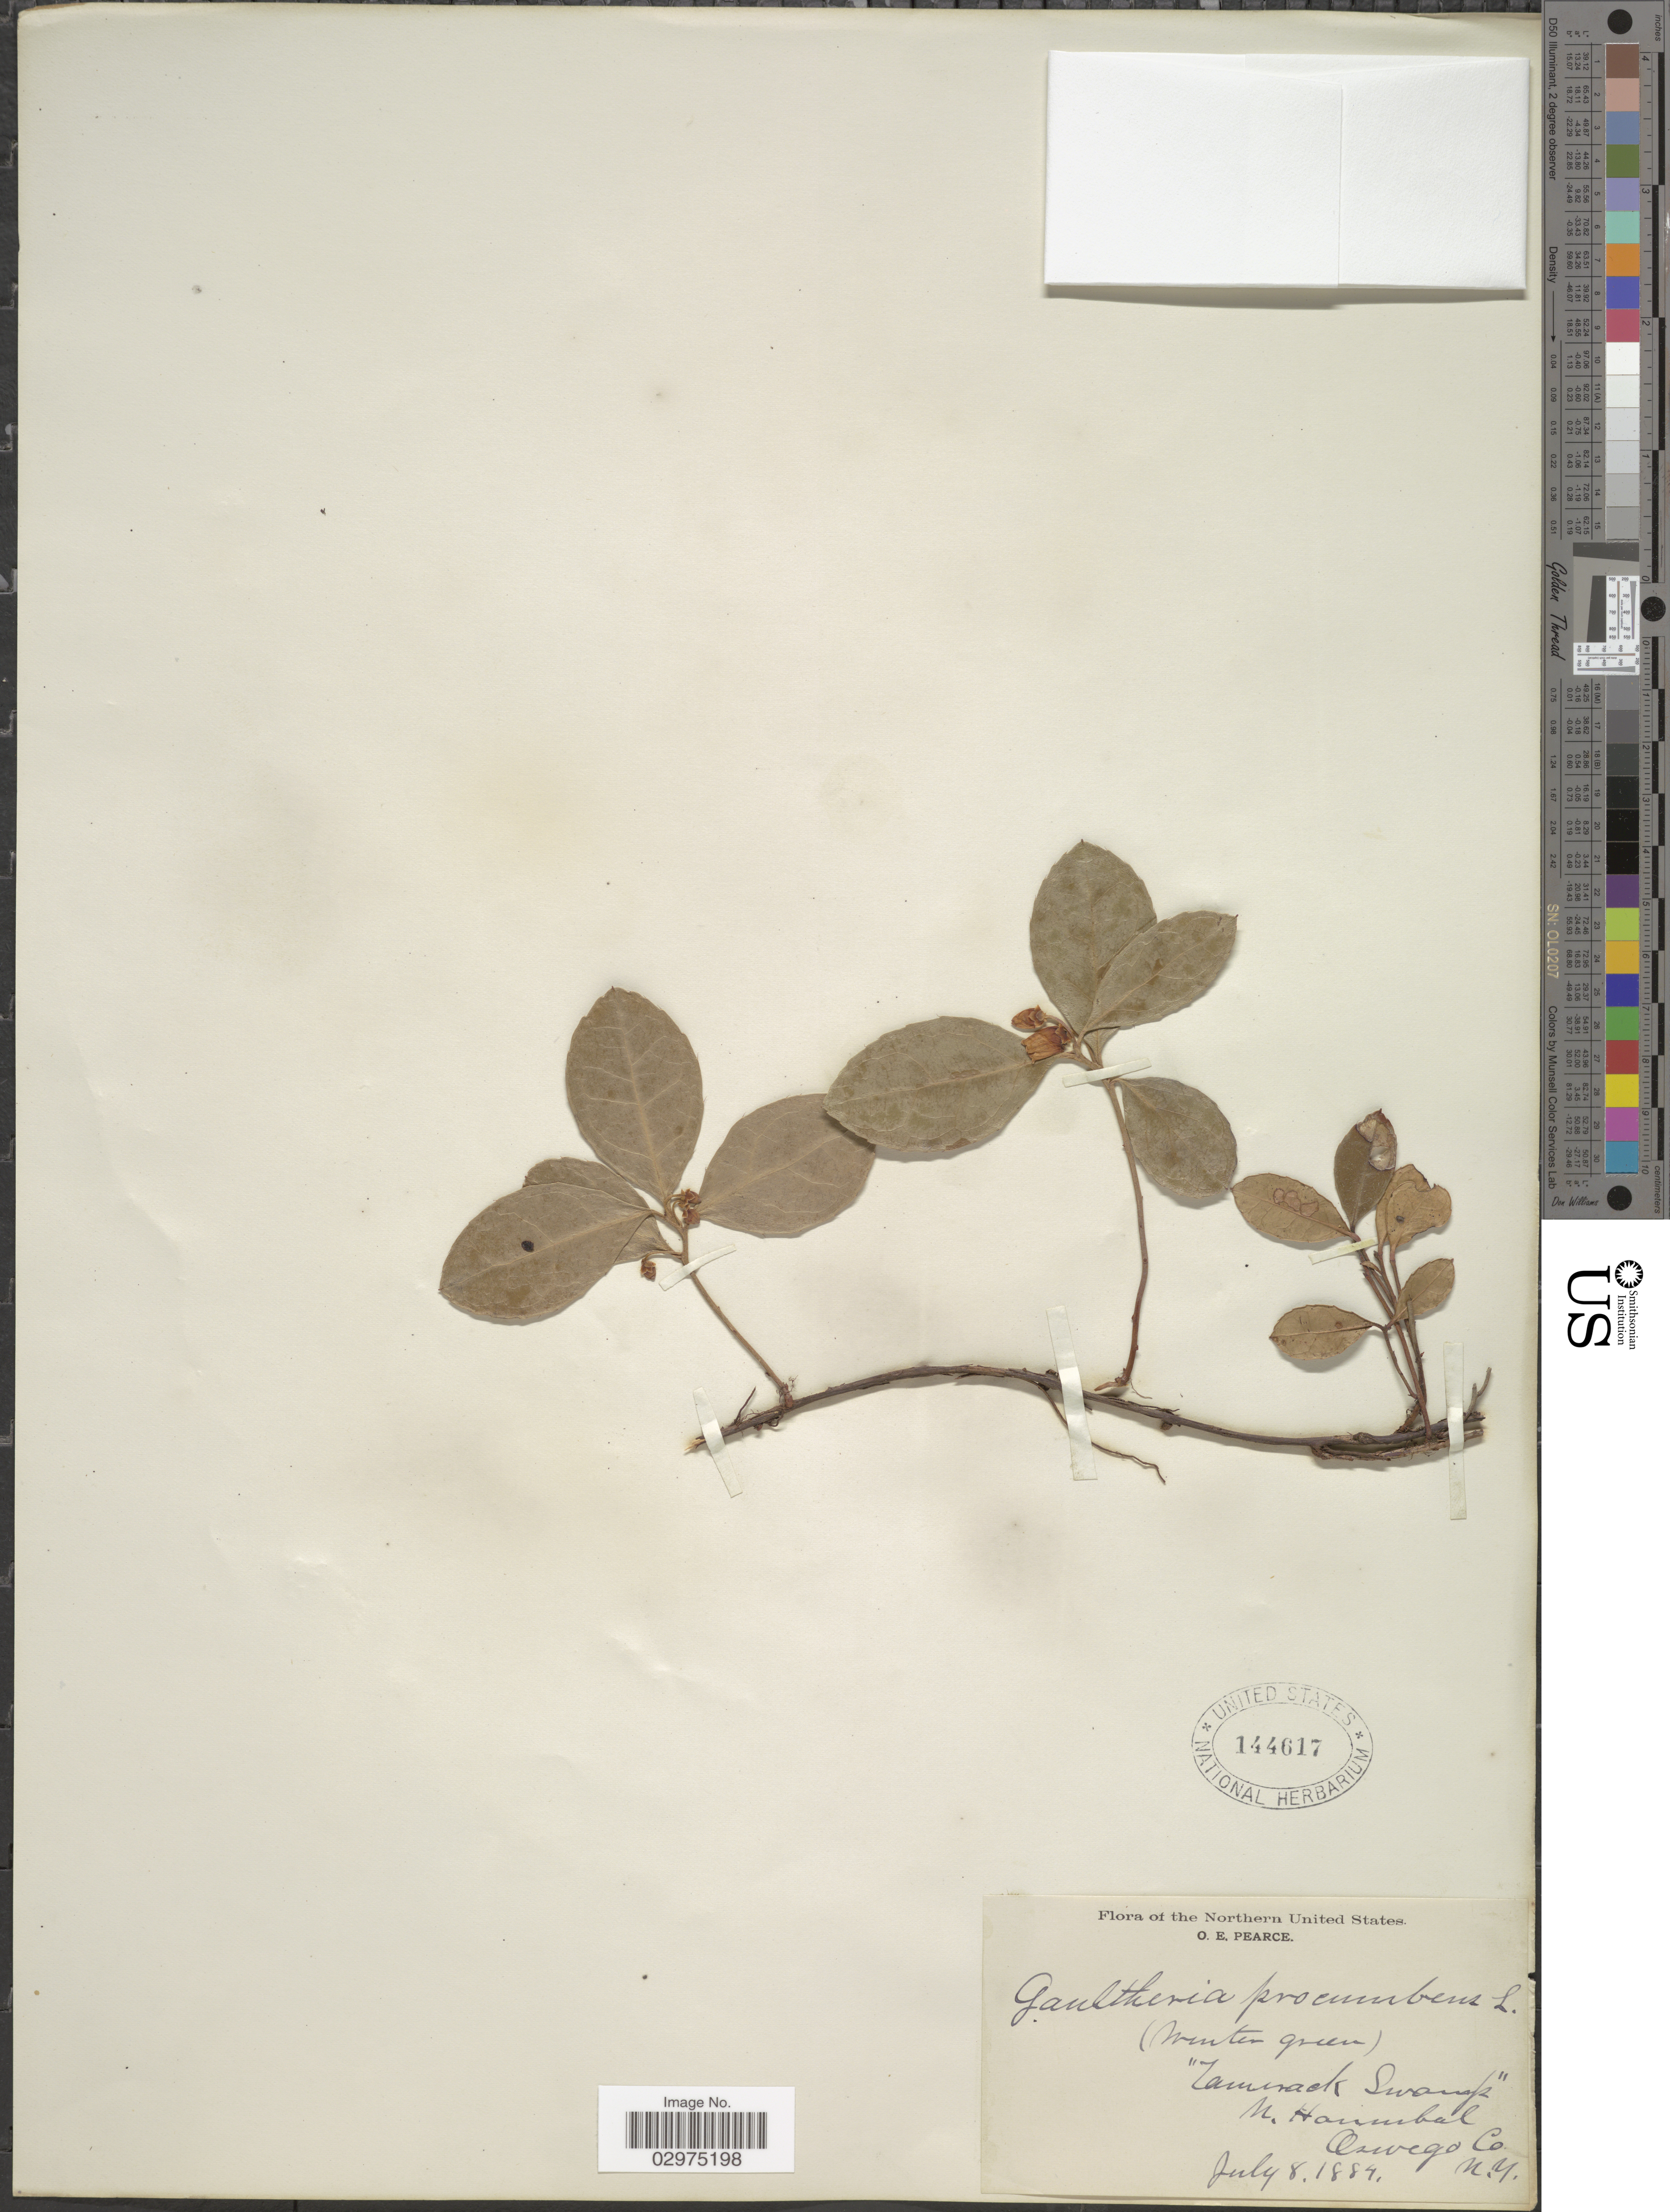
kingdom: Plantae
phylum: Tracheophyta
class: Magnoliopsida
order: Ericales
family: Ericaceae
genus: Gaultheria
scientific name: Gaultheria procumbens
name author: L.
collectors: O. E. Pearce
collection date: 1884-07-08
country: United States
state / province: New York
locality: Northern United States. "Tamarack Swamp", N. Hannibal. Oswego Co.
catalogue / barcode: US 144617